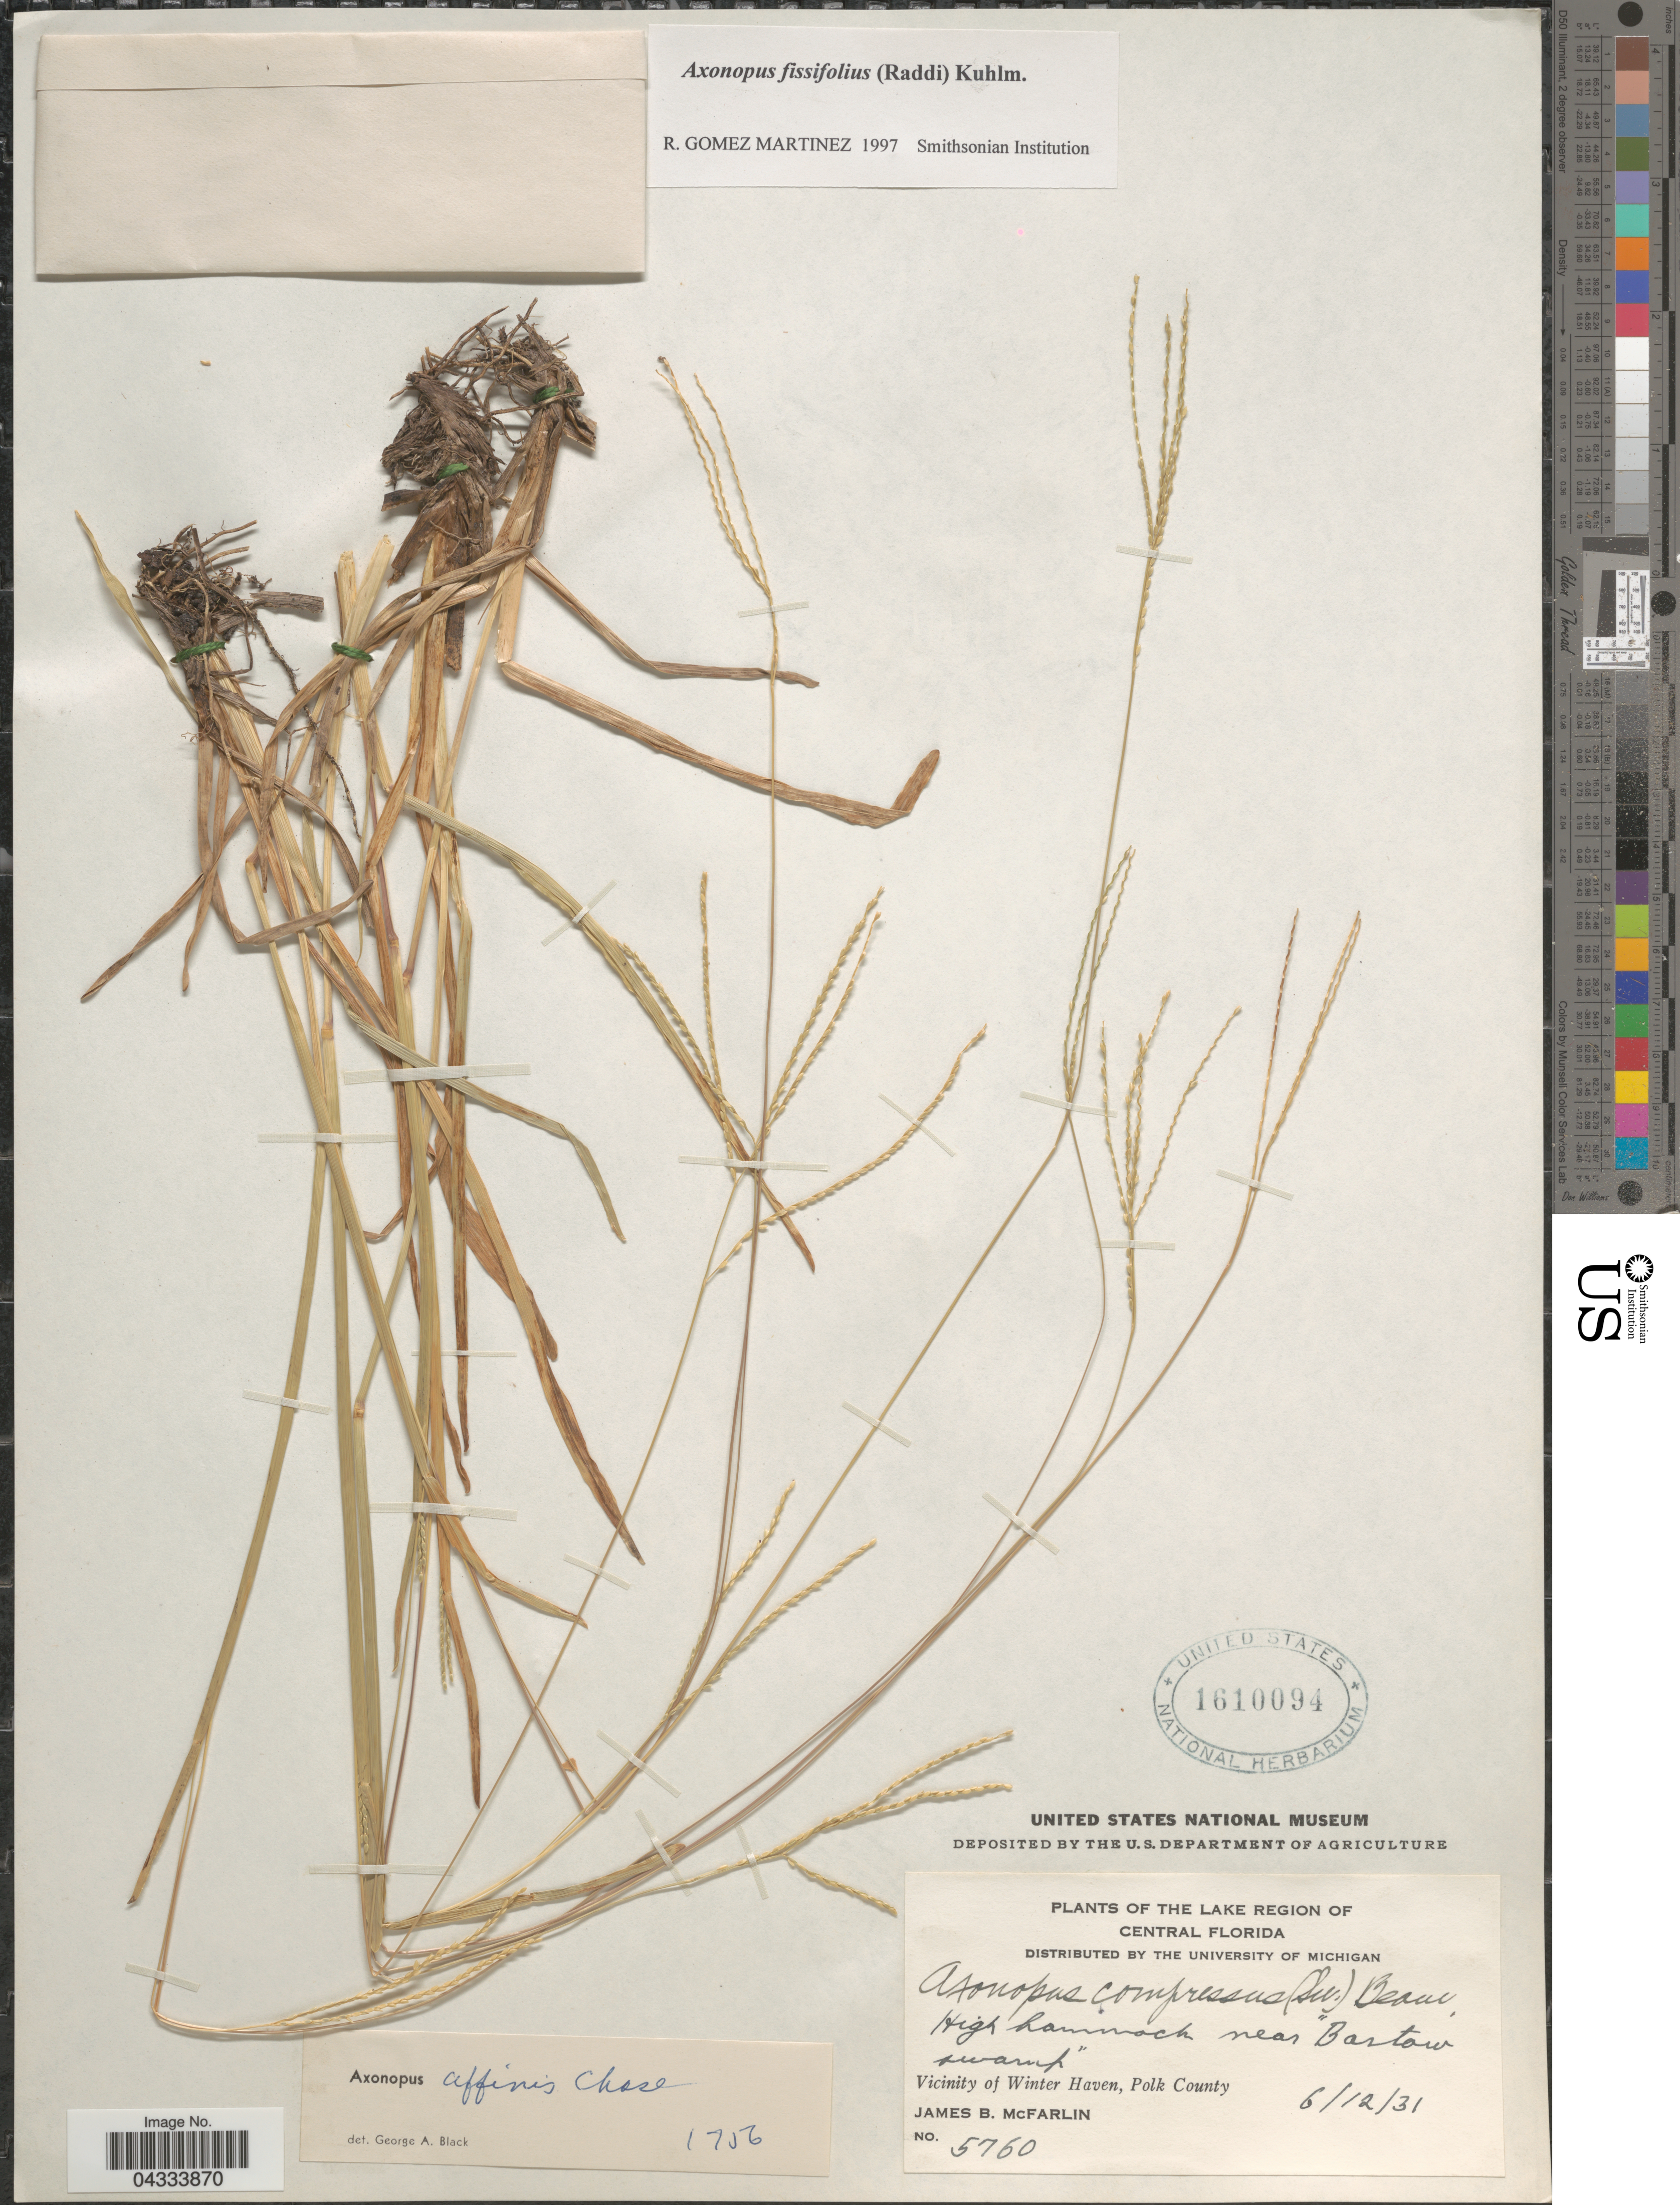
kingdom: Plantae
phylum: Tracheophyta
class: Liliopsida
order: Poales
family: Poaceae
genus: Axonopus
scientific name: Axonopus fissifolius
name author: (Raddi) Kuhlm.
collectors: J. McFarlin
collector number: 5760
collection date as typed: Transcribed d/m/y: 12/6/31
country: United States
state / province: Florida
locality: The Lake Region of Central Florida. High hammock near "Bartow swamp". Vicinity of Winter Haven, Polk County.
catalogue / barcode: US 1610094